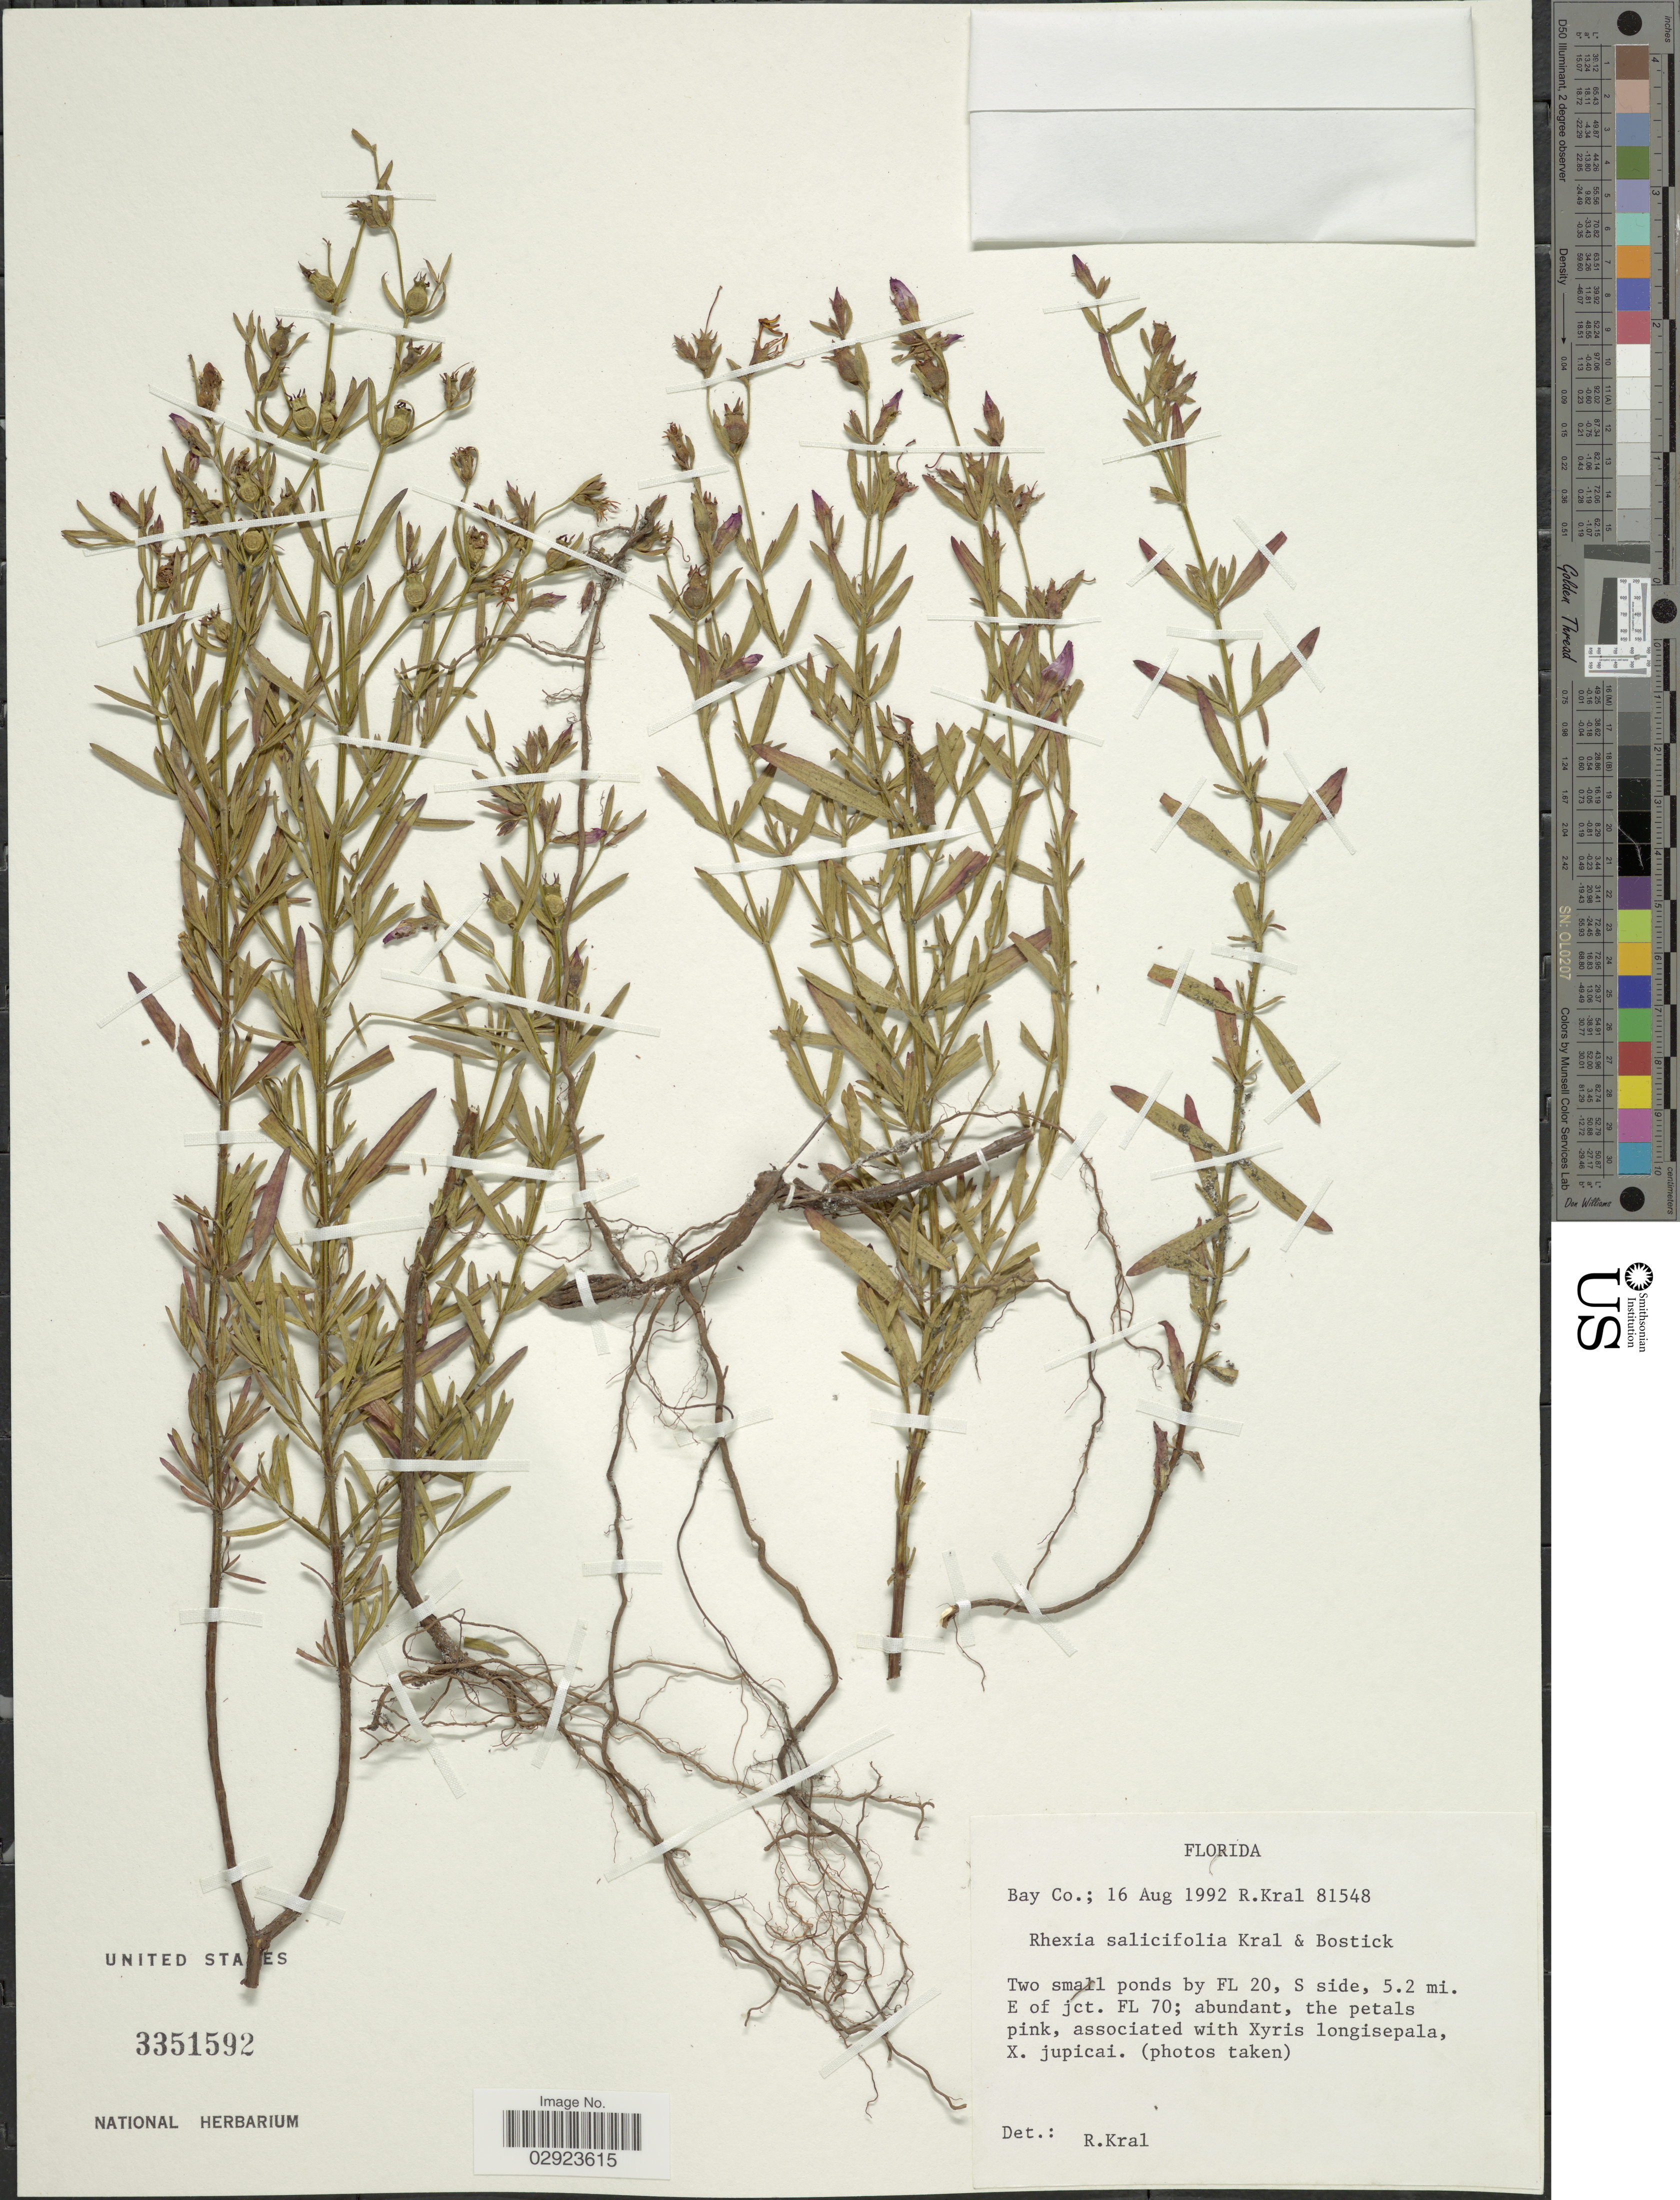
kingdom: Plantae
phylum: Tracheophyta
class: Magnoliopsida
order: Myrtales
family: Melastomataceae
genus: Rhexia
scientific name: Rhexia salicifolia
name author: Kral & Bostick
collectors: R. Kral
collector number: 81548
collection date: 1992-08-16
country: United States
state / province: Florida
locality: Bay Co. Two small ponds by FL 20, S side, 5.2 mi. E of jct. FL 70.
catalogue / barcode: US 3351592